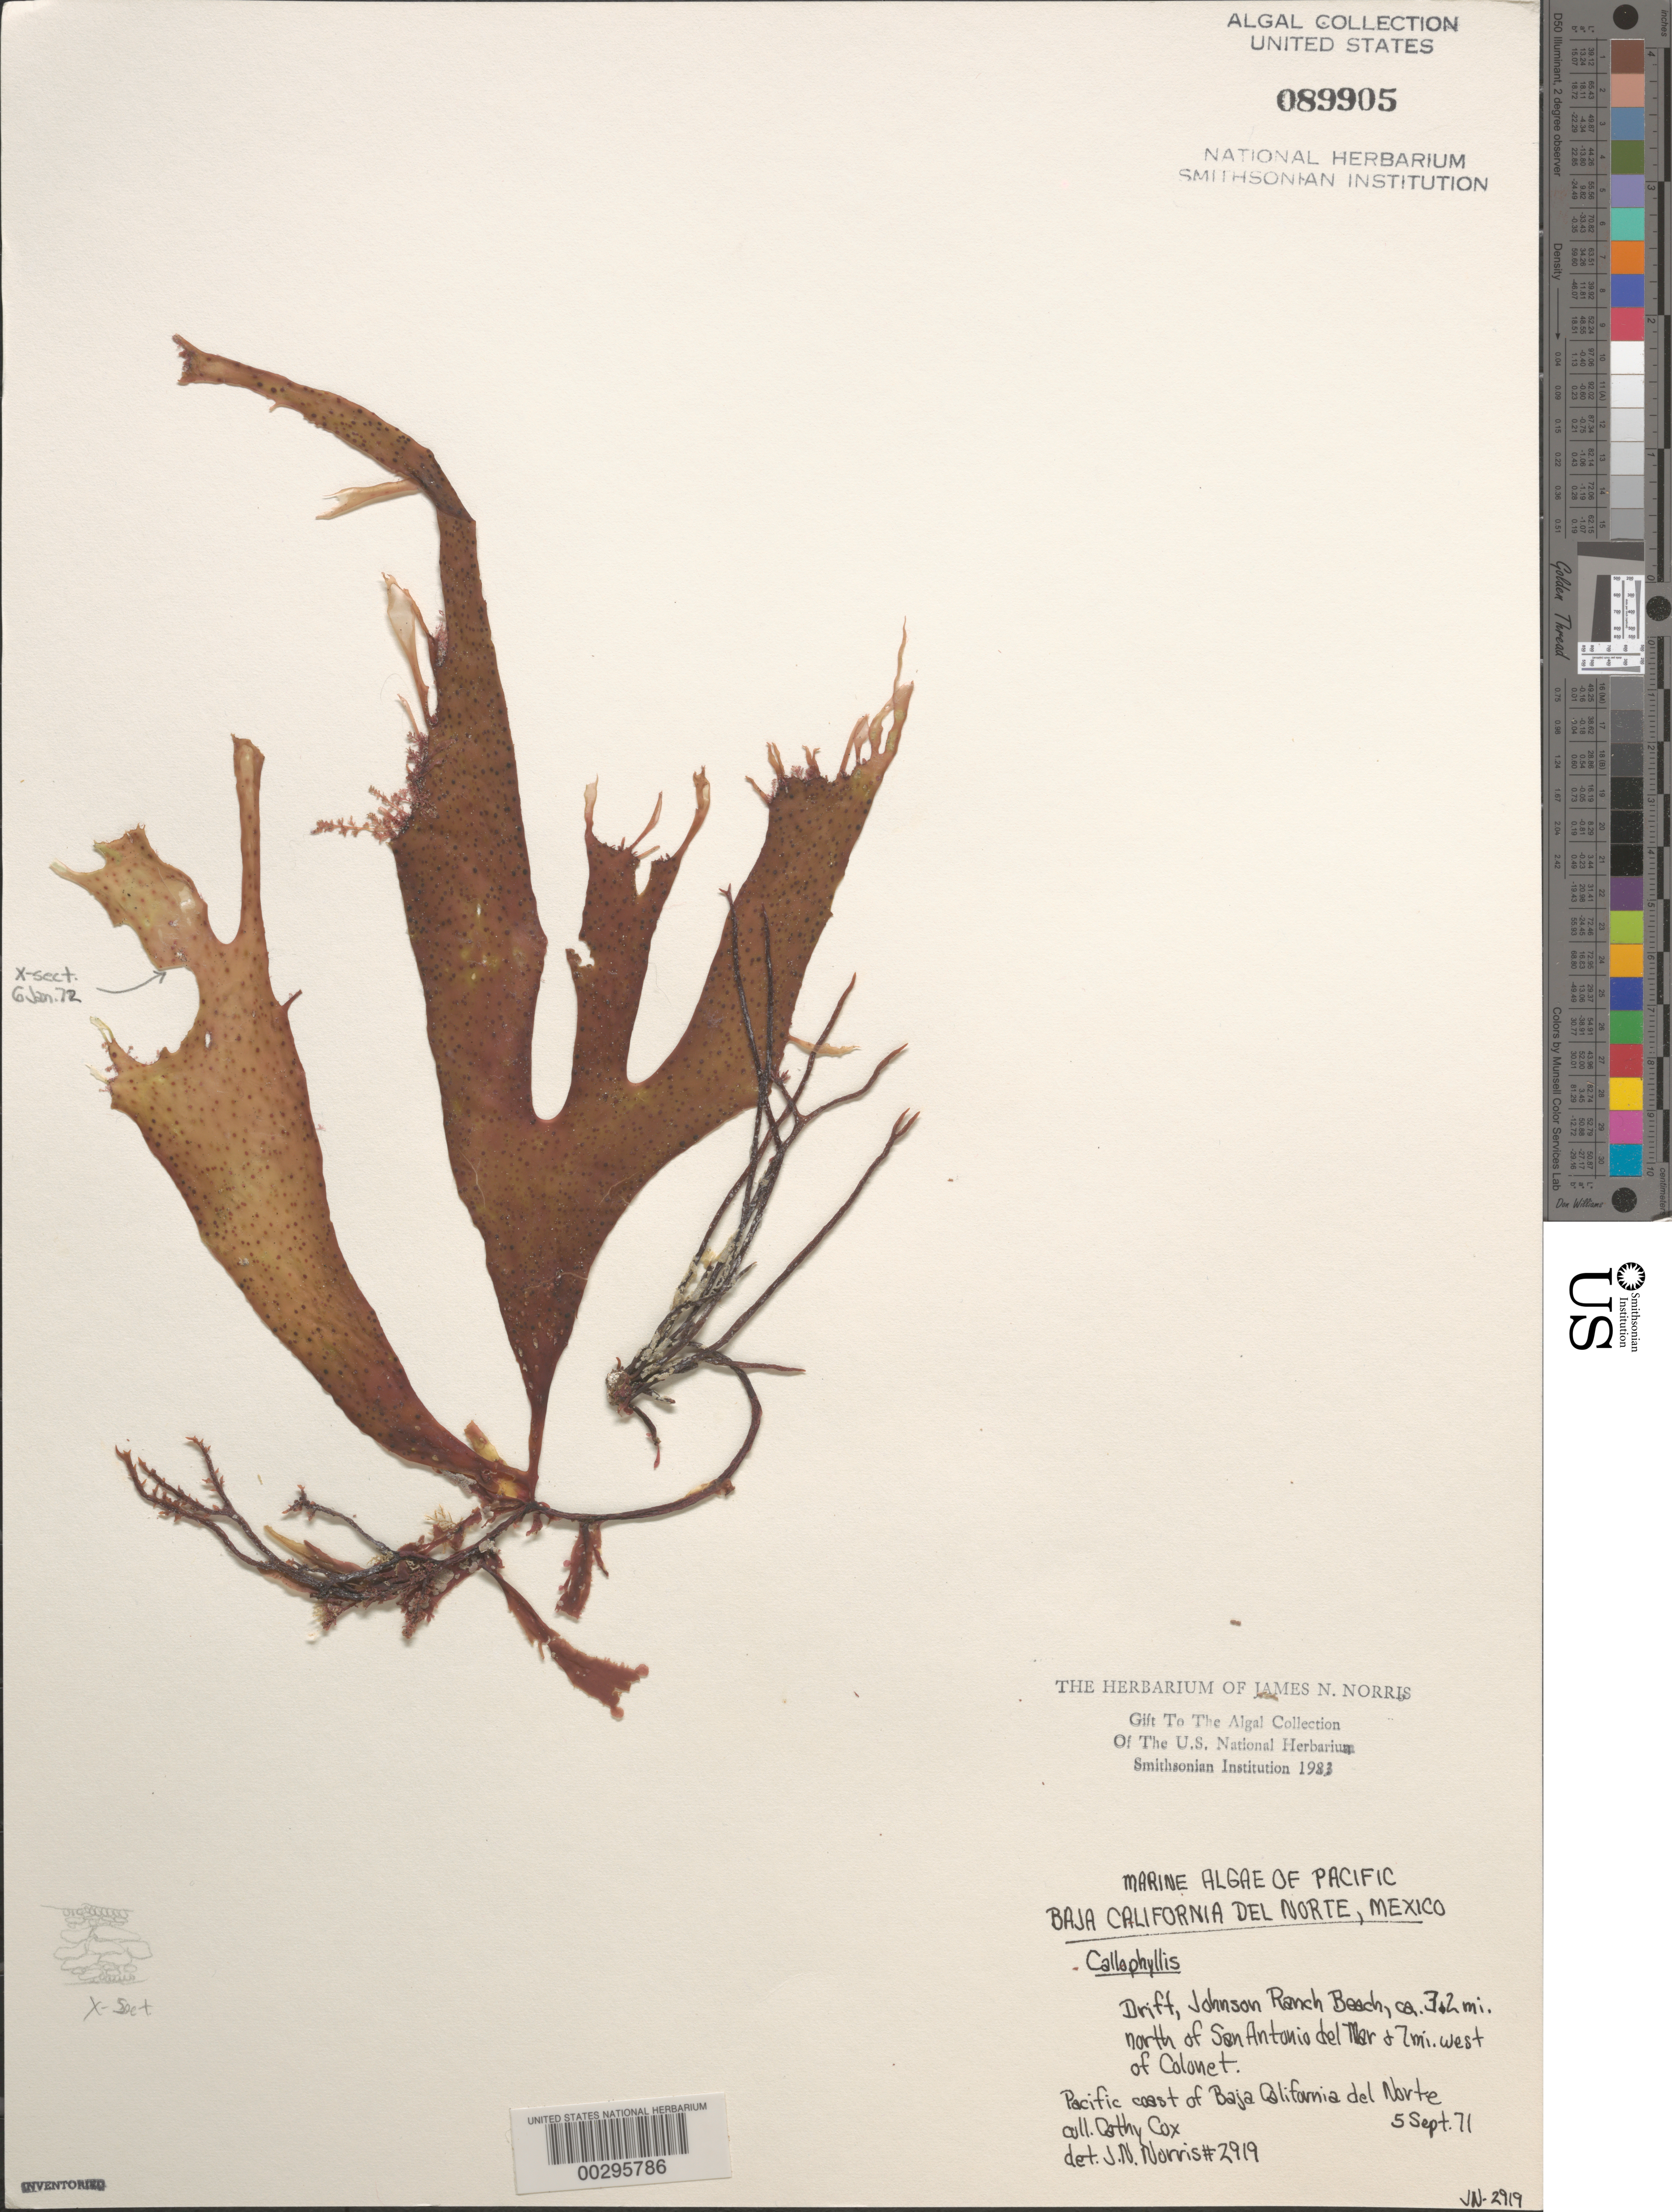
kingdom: Plantae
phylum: Rhodophyta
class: Florideophyceae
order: Gigartinales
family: Kallymeniaceae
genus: Callophyllis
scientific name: Callophyllis sp.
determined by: Norris, James N.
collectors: C. Cox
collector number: JN-2919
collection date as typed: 05 Sep 1971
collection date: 1971-09-05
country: Mexico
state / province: Baja California Norte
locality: Johnson Ranch beach, north of San Antonio del Mar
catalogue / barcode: US 89905